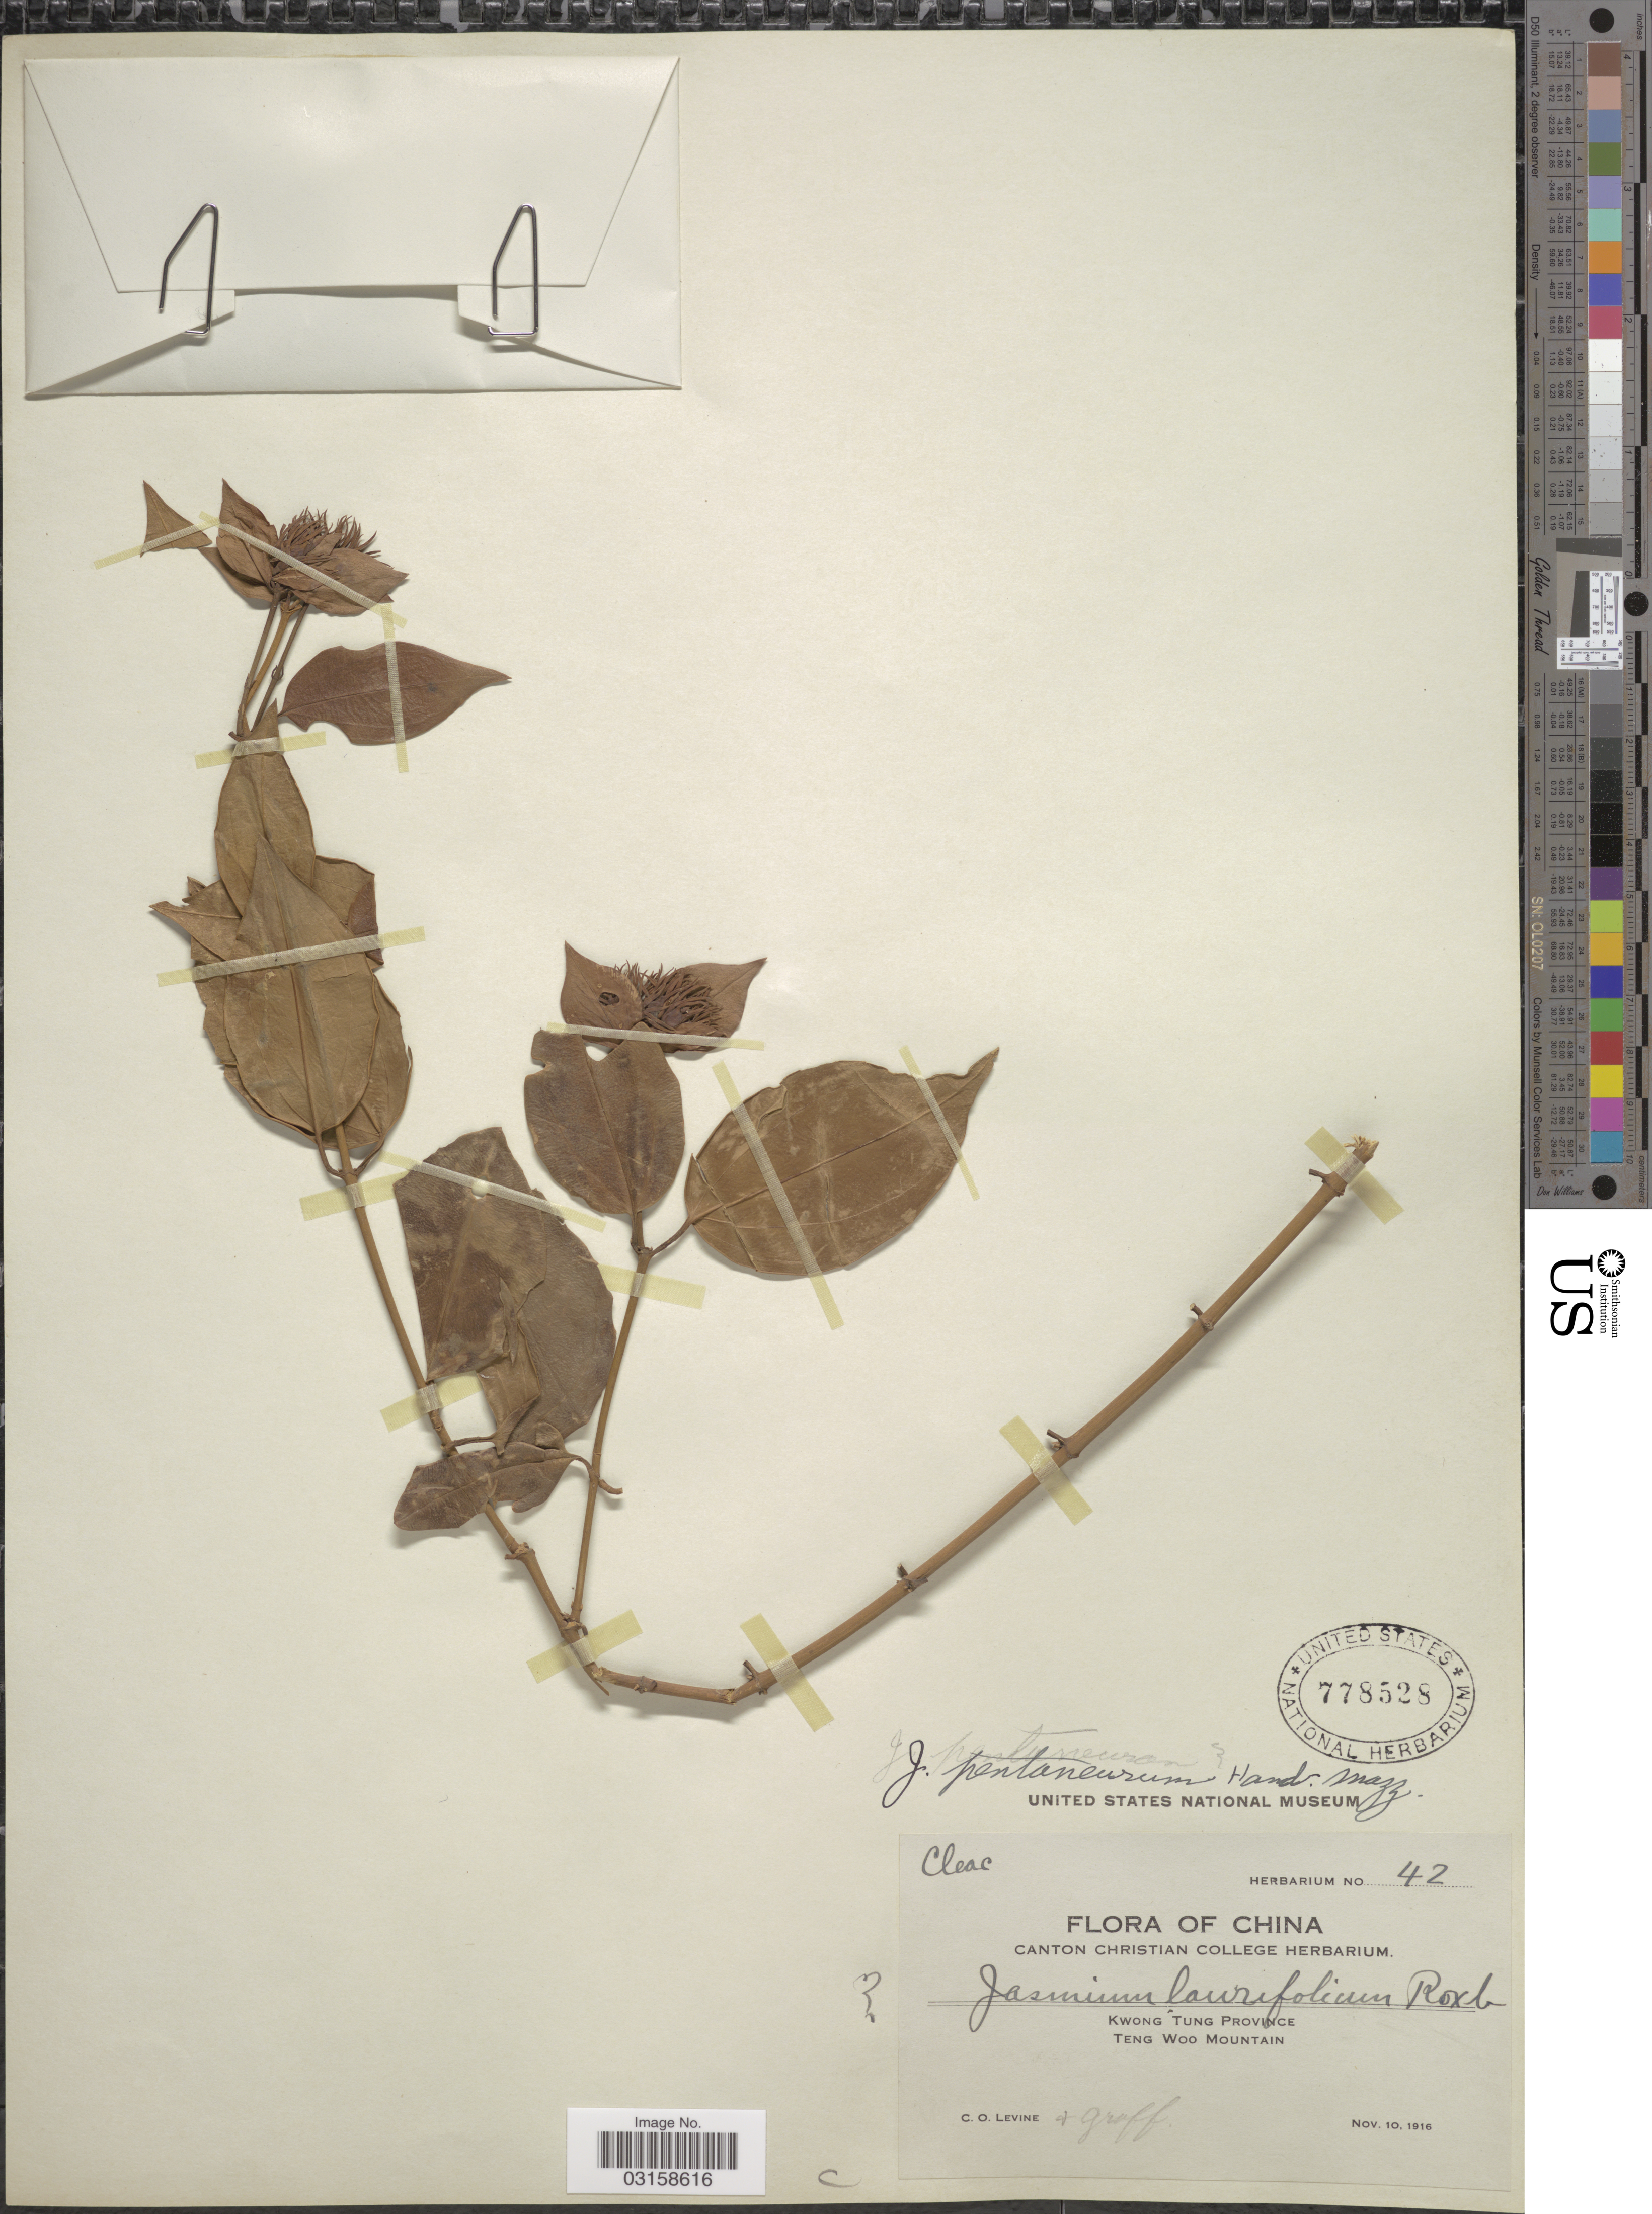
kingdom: Plantae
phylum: Tracheophyta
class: Magnoliopsida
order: Lamiales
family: Oleaceae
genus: Jasminum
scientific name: Jasminum pentaneurum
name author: Hand.-Mazz.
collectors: C. O. Levine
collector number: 42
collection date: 1916-11-10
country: China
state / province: Guangdong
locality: Kwong Tung Province. Teng Woo Mountain.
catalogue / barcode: US 778528